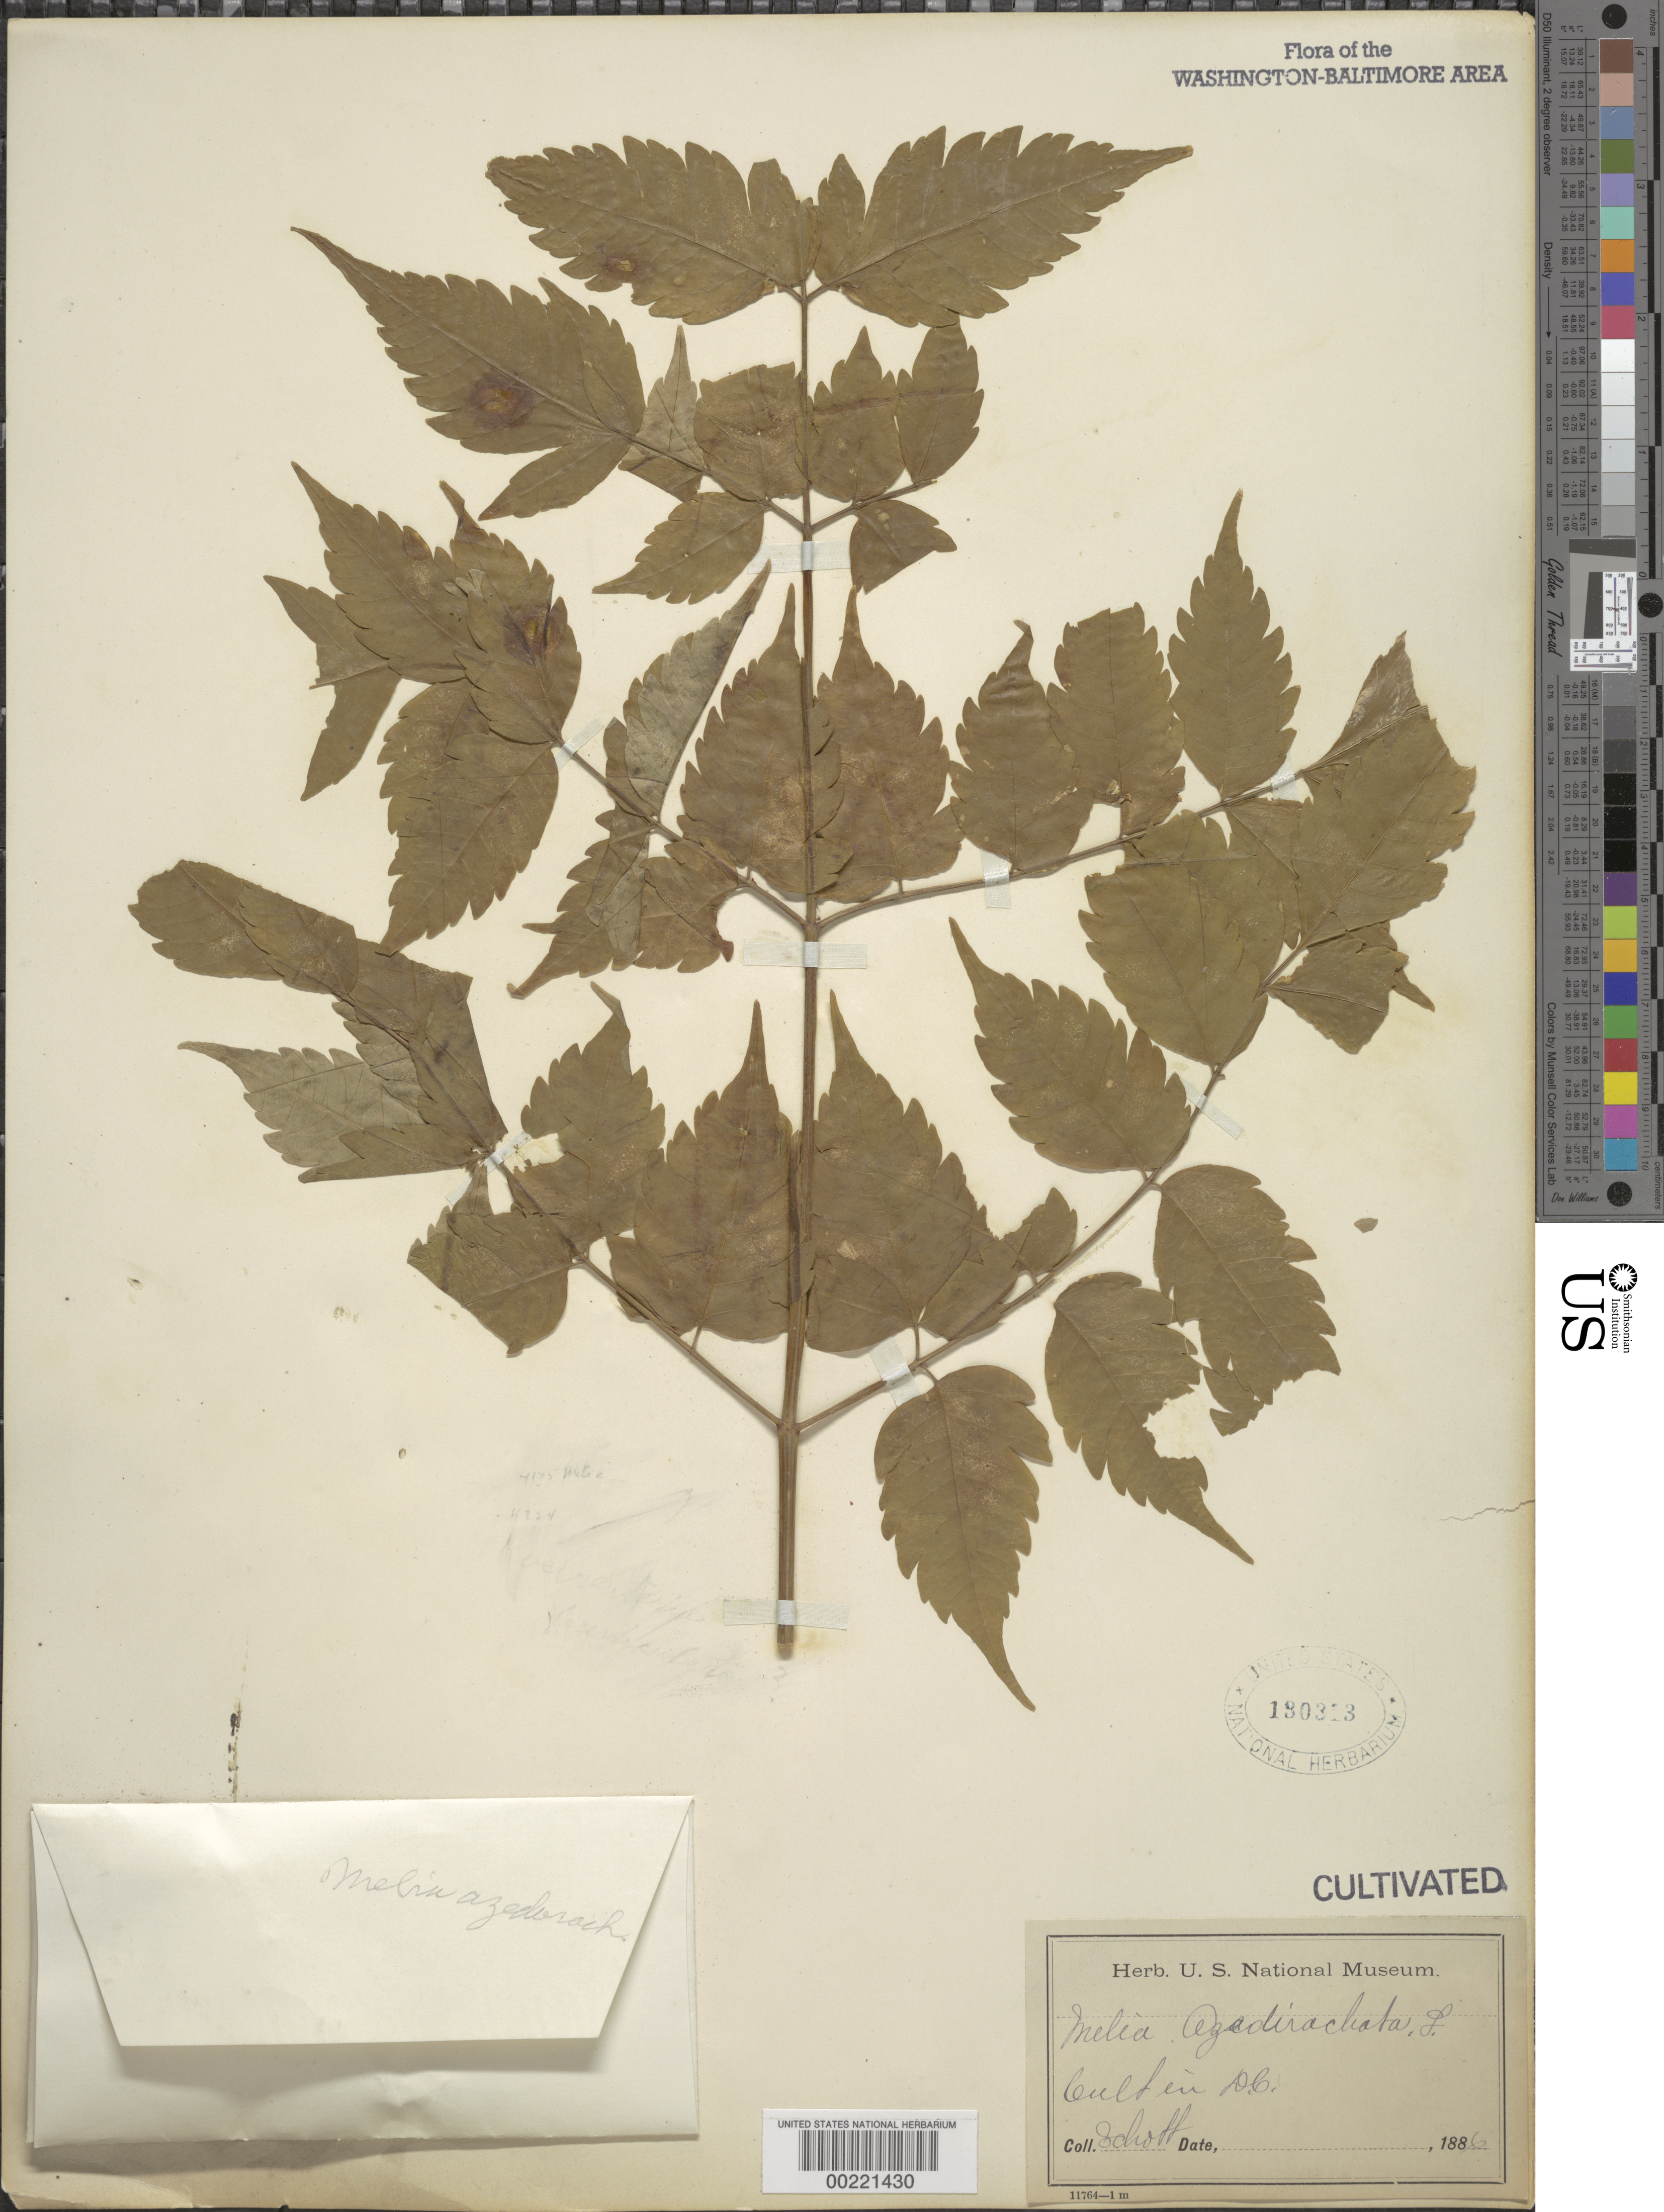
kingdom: Plantae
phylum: Tracheophyta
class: Magnoliopsida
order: Sapindales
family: Meliaceae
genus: Melia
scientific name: Melia azadirachta L. (basis of Azadirachta indica, not an orth. var. See ING.)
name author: L.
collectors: A. L. Schott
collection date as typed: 1886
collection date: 1886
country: United States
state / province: District of Columbia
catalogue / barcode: US 130313